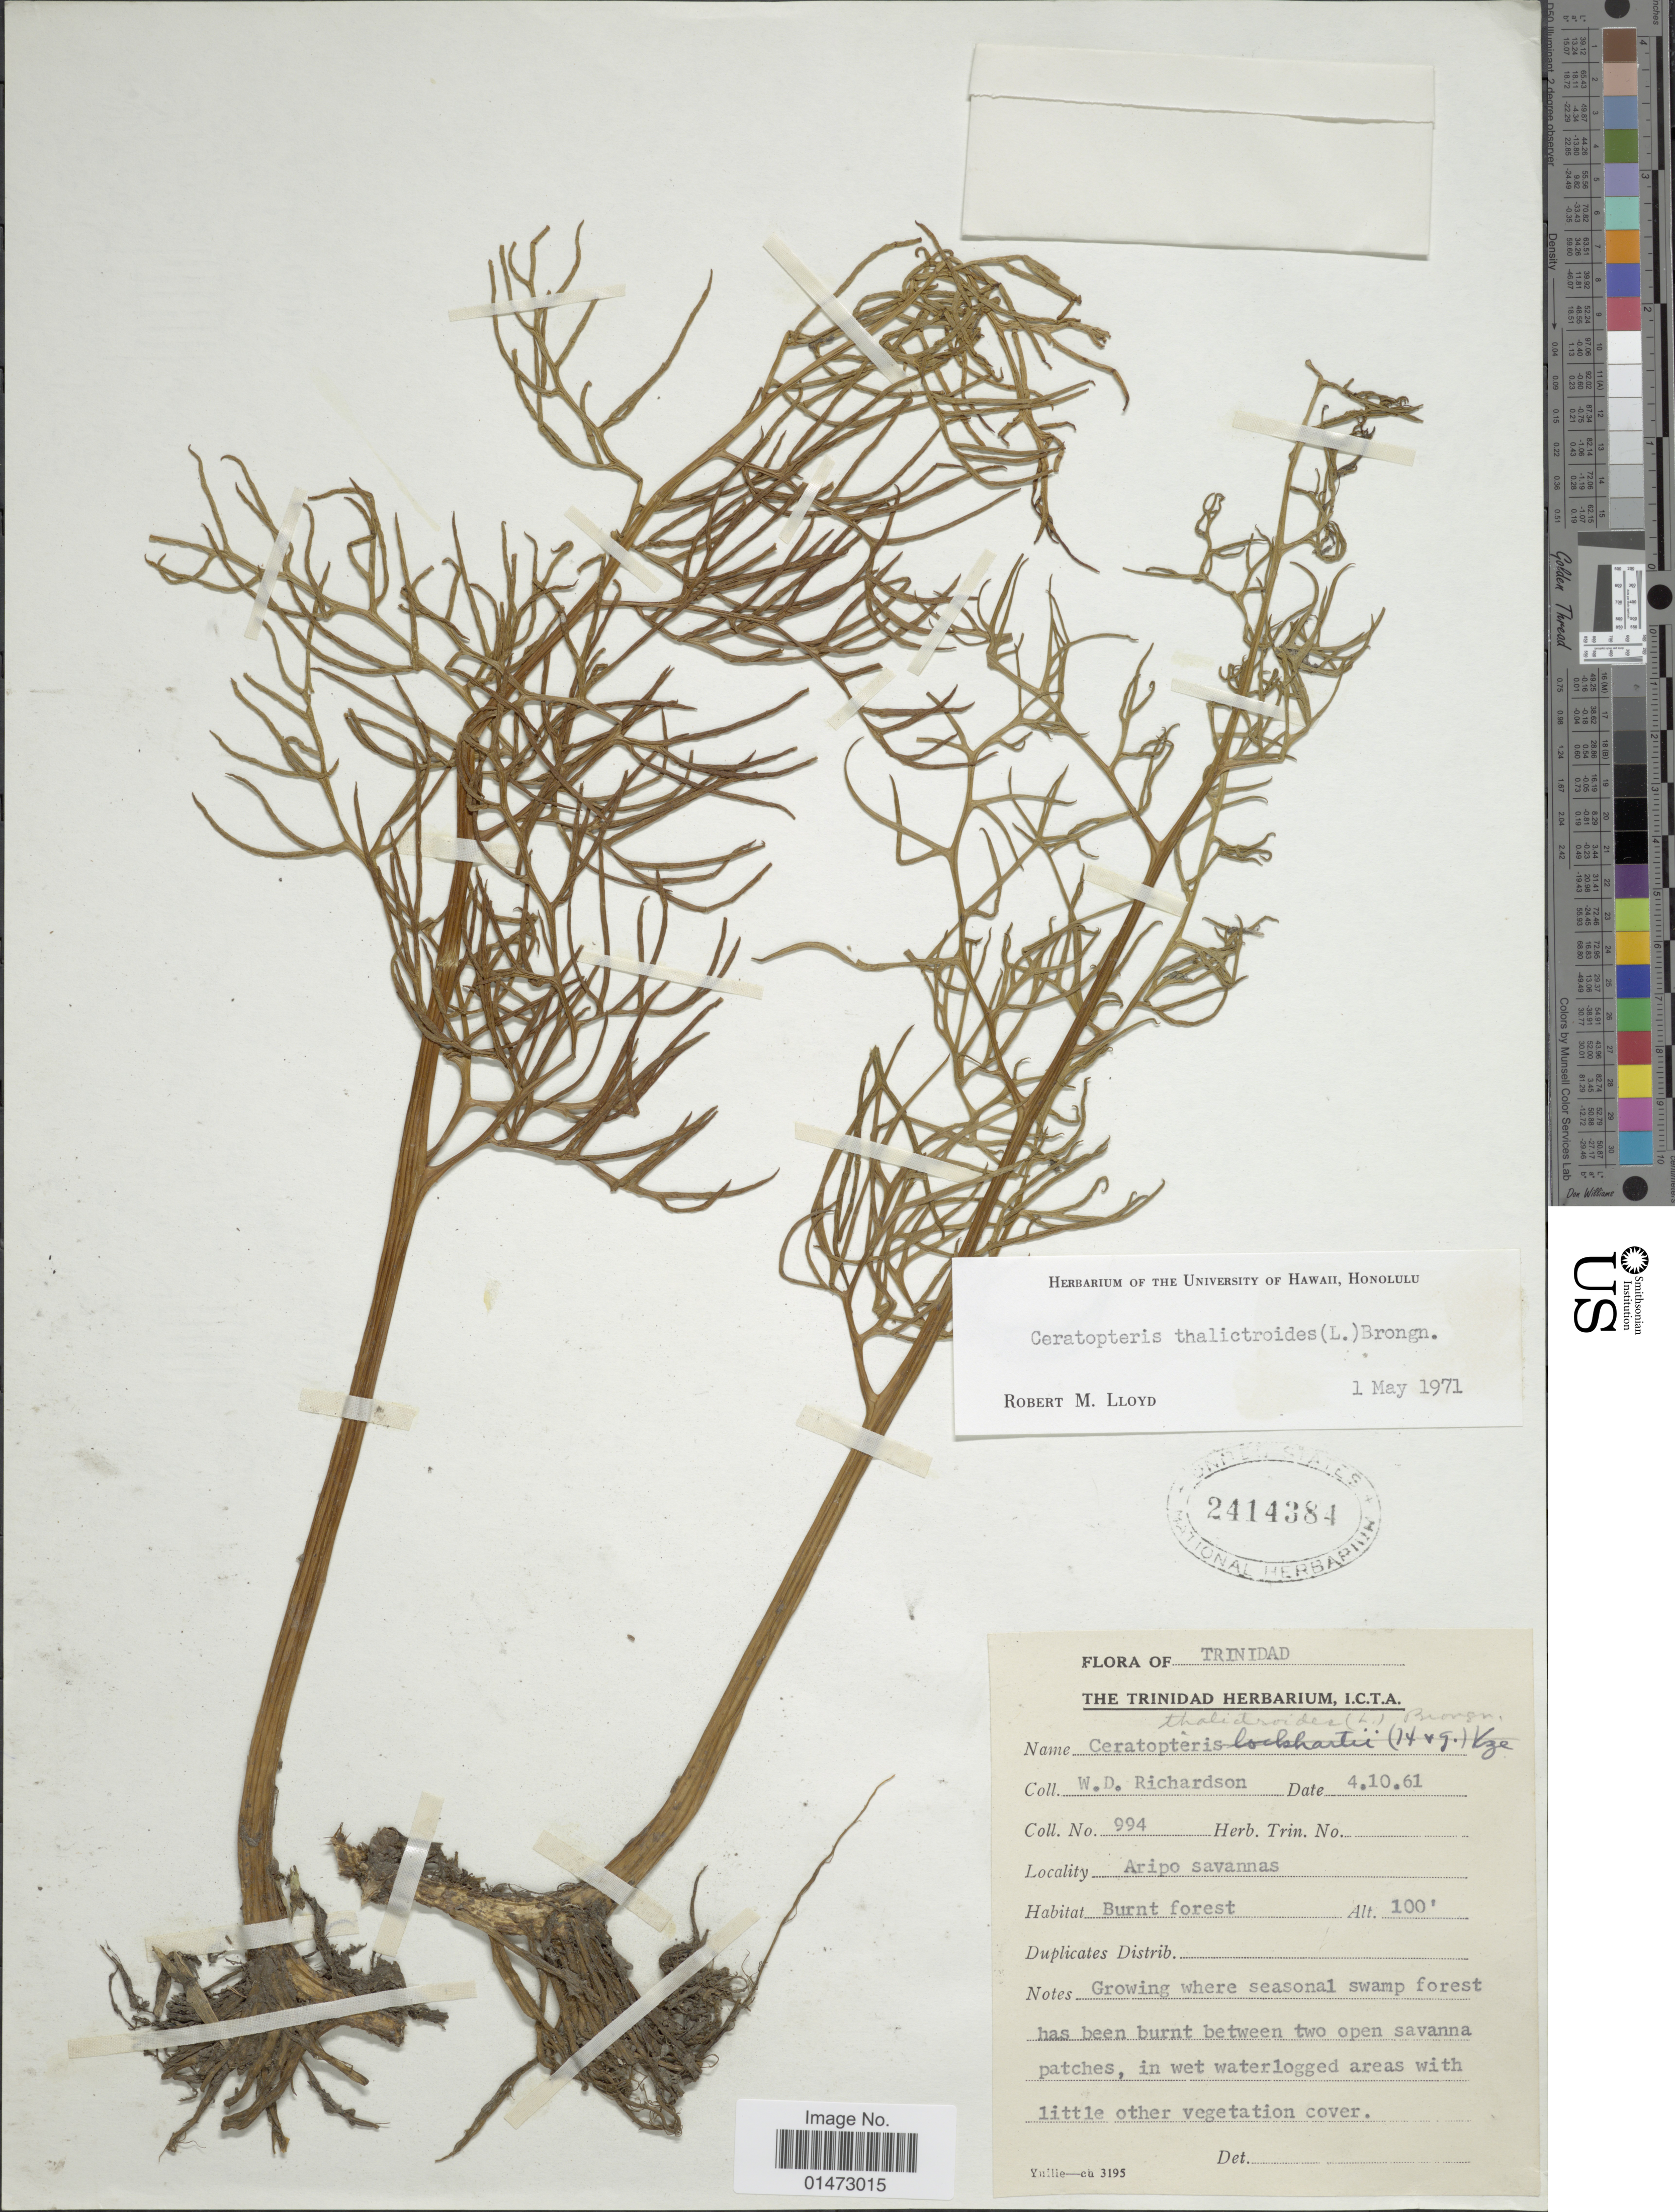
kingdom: Plantae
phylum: Tracheophyta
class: Polypodiopsida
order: Polypodiales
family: Pteridaceae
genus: Ceratopteris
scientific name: Ceratopteris thalictroides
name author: (L.) Brongn.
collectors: W. D. Richardson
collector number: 994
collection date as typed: Transcribed d/m/y: 4/10/61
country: Trinidad and Tobago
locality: Trinidad. Aripo savannas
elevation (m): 30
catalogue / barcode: US 2414384